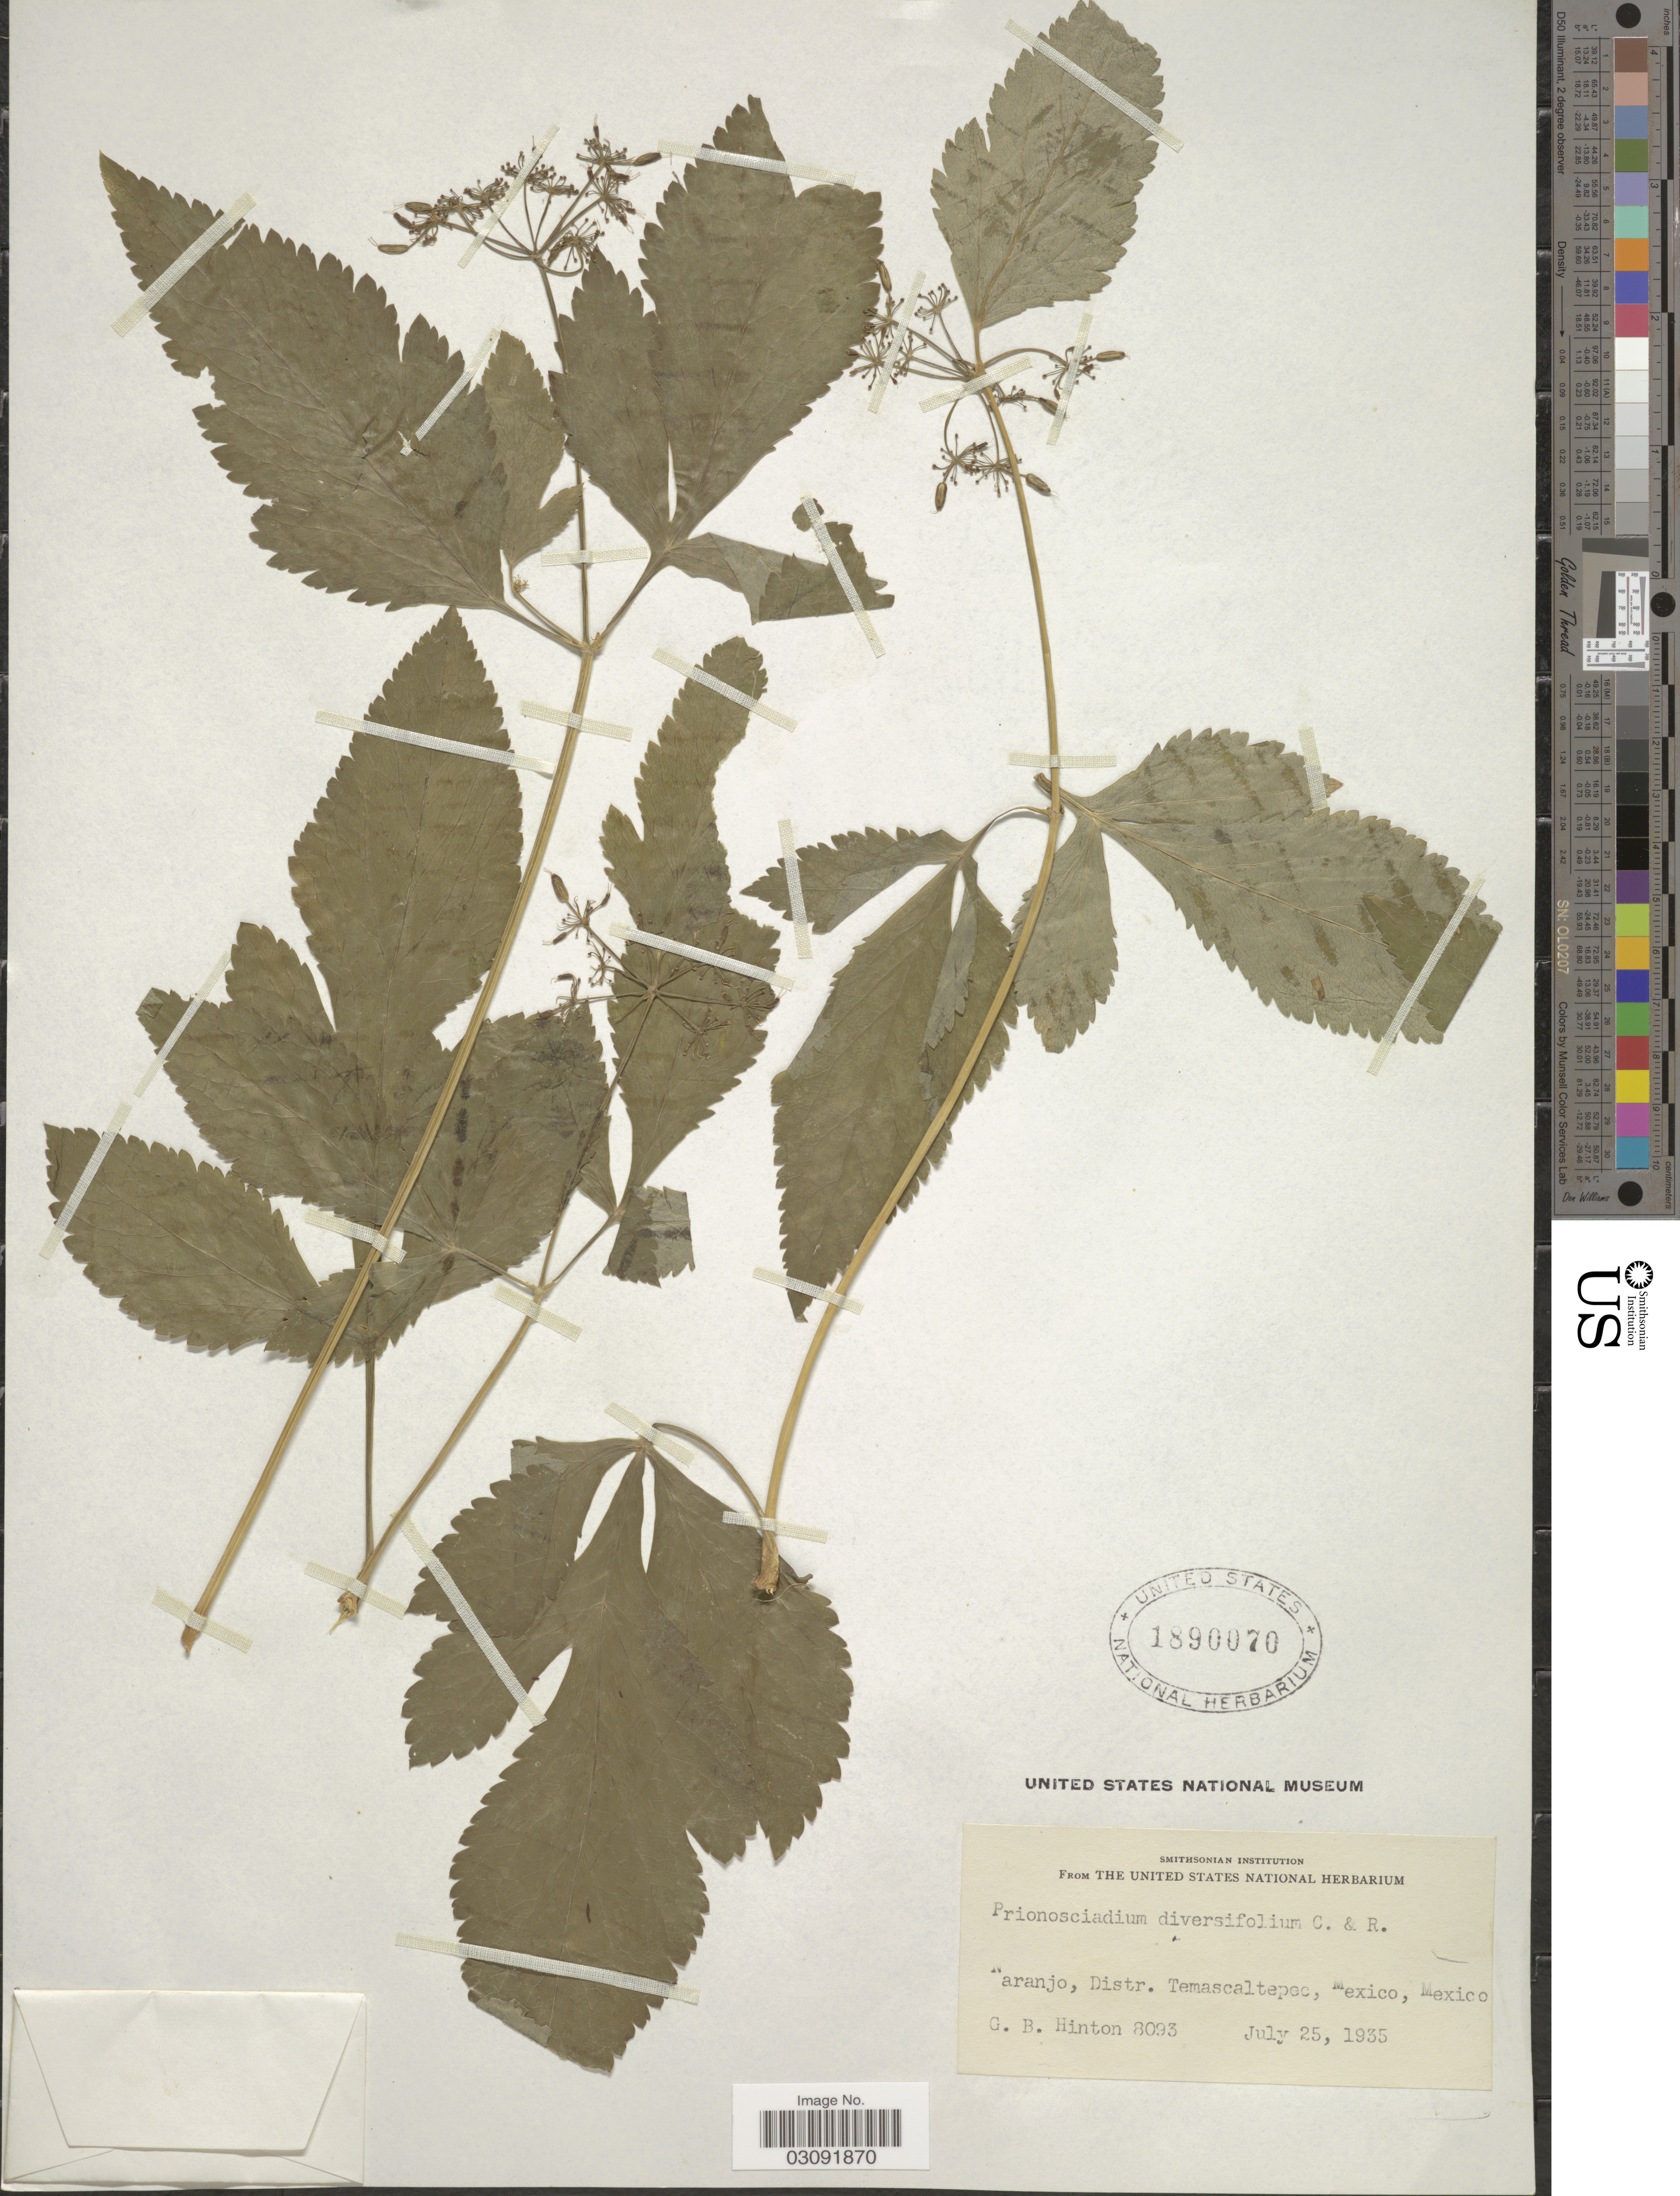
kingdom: Plantae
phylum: Tracheophyta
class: Magnoliopsida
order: Apiales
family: Apiaceae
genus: Prionosciadium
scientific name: Prionosciadium diversifolium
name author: Rose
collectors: G. B. Hinton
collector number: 8093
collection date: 1935-07-25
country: Mexico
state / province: México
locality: Naranjo, Distr. Temascaltepec.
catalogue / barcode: US 1890070